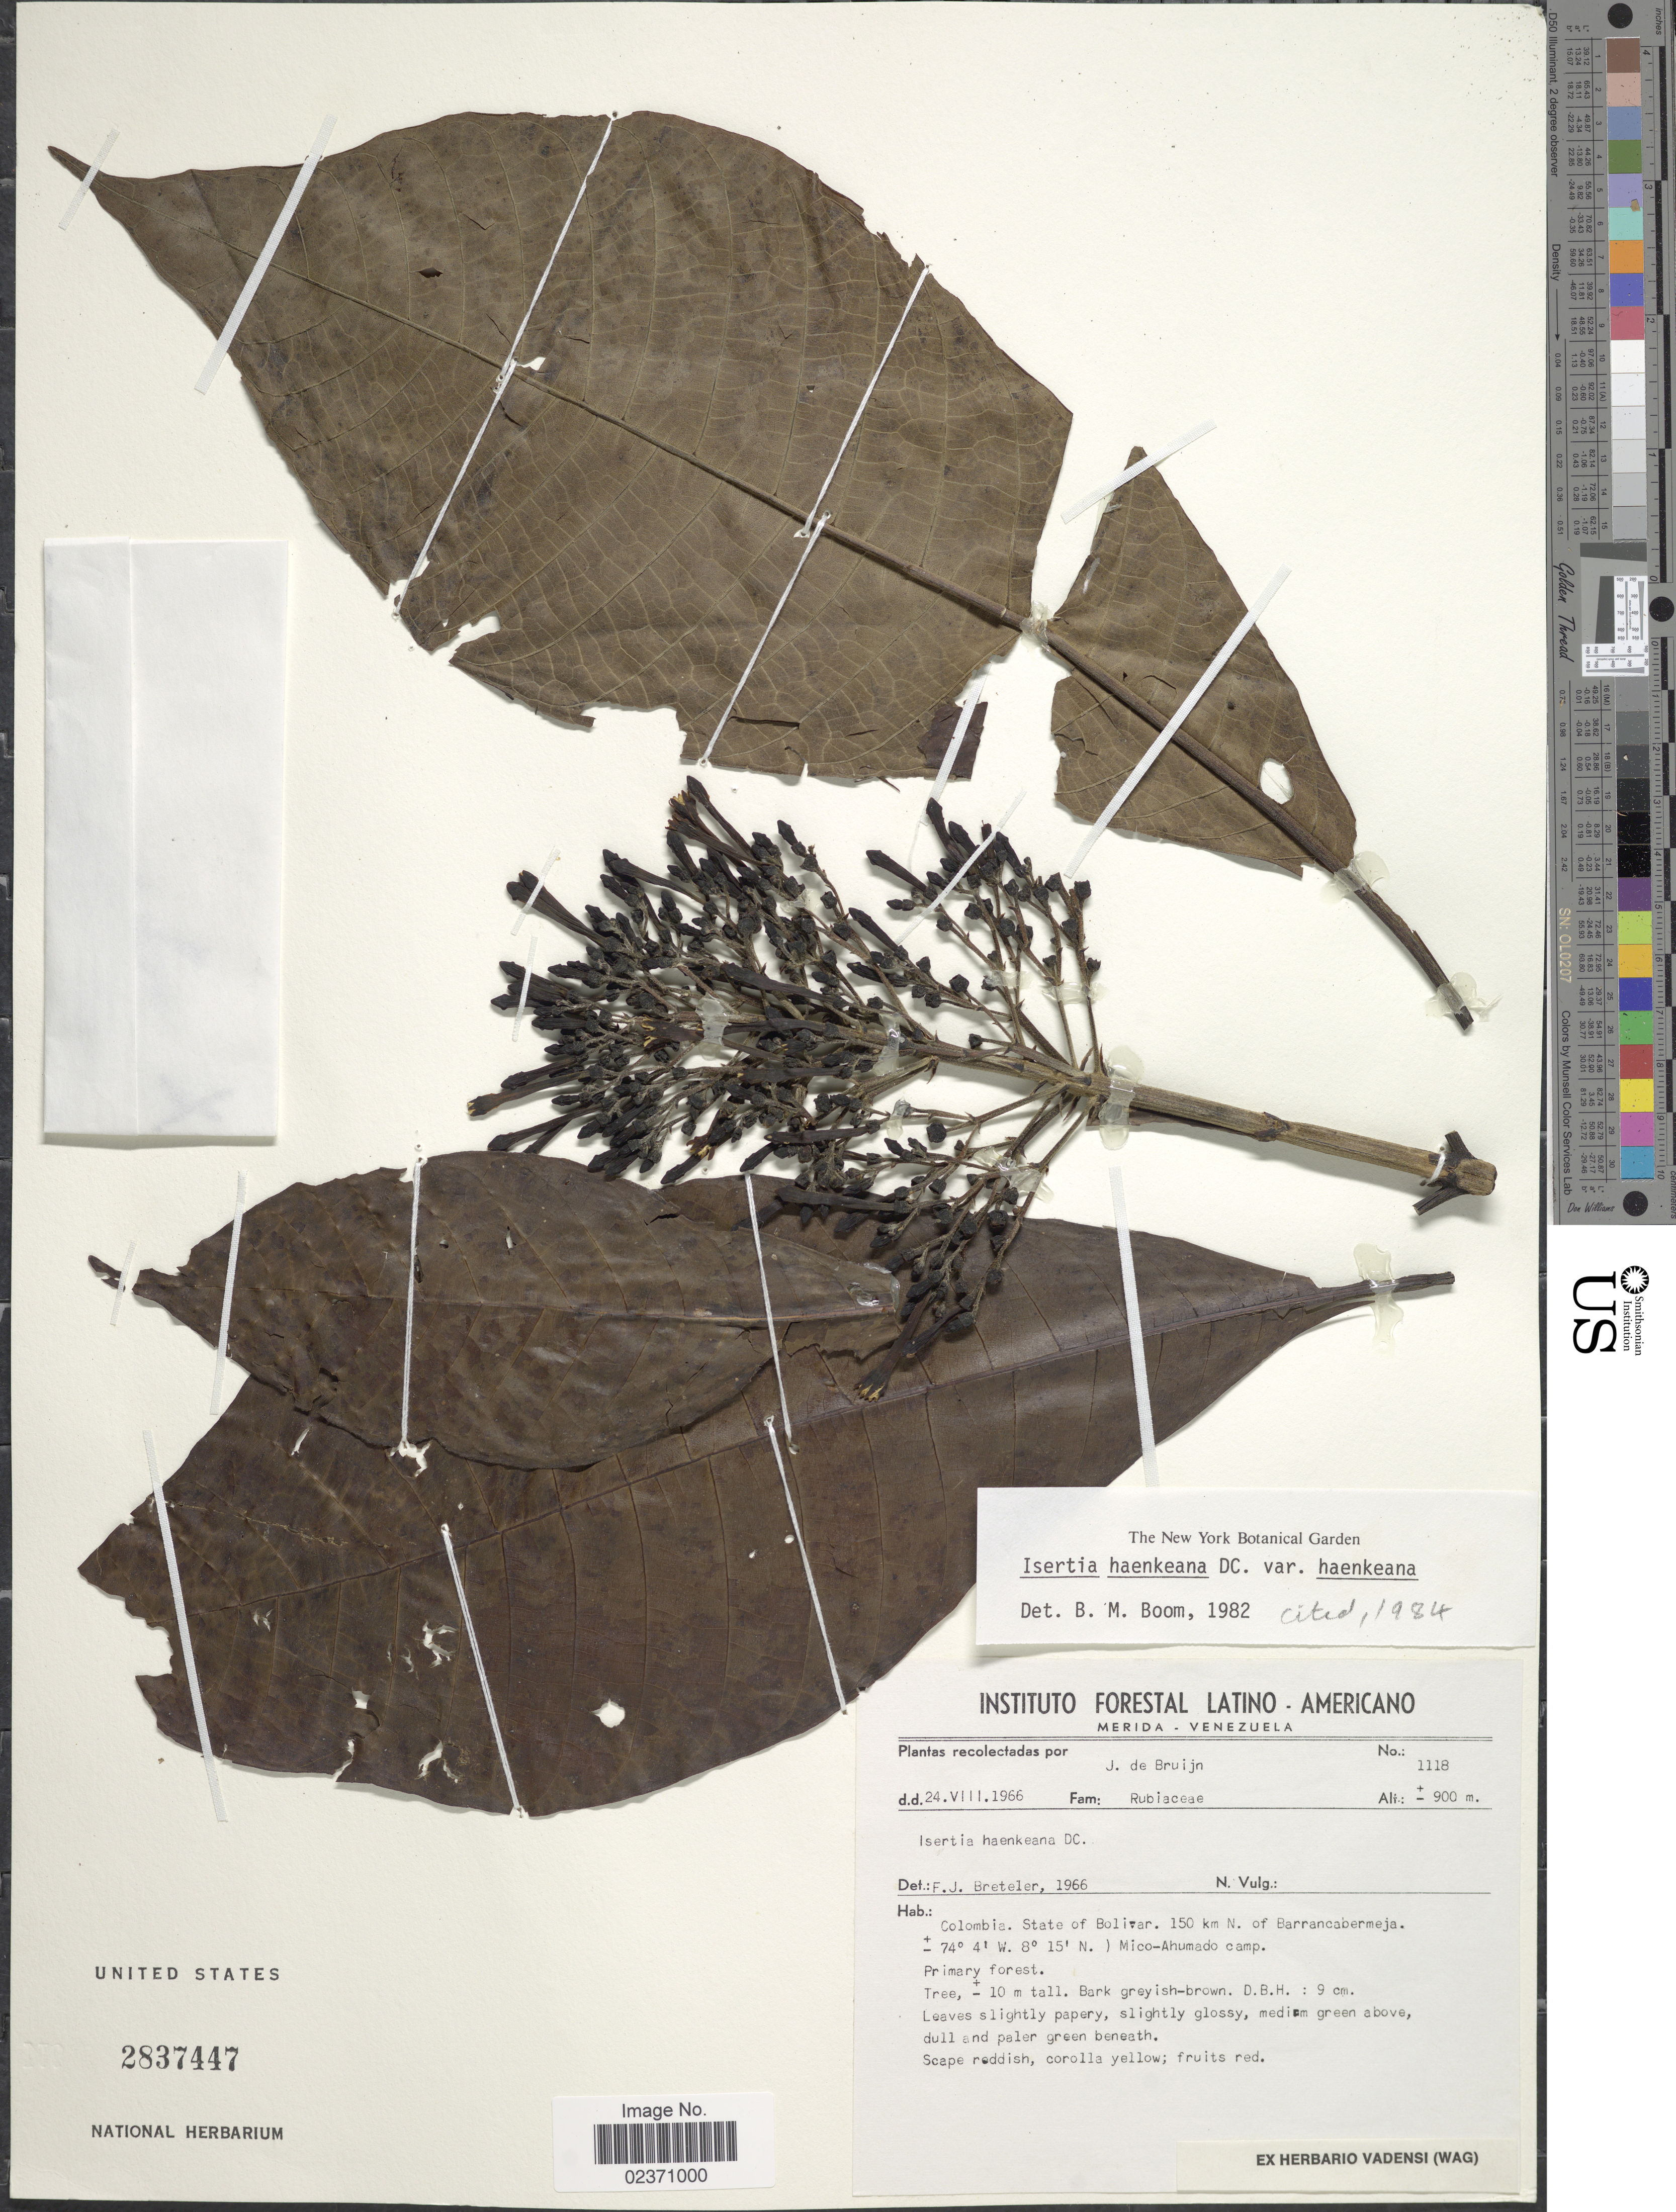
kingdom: Plantae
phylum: Tracheophyta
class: Magnoliopsida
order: Gentianales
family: Rubiaceae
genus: Isertia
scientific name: Isertia haenkeana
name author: DC.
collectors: J. Bruijn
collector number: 1118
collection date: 1966-08-24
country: Colombia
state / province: Bolívar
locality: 150 km N. of Barrancabermeja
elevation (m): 900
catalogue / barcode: US 2837447